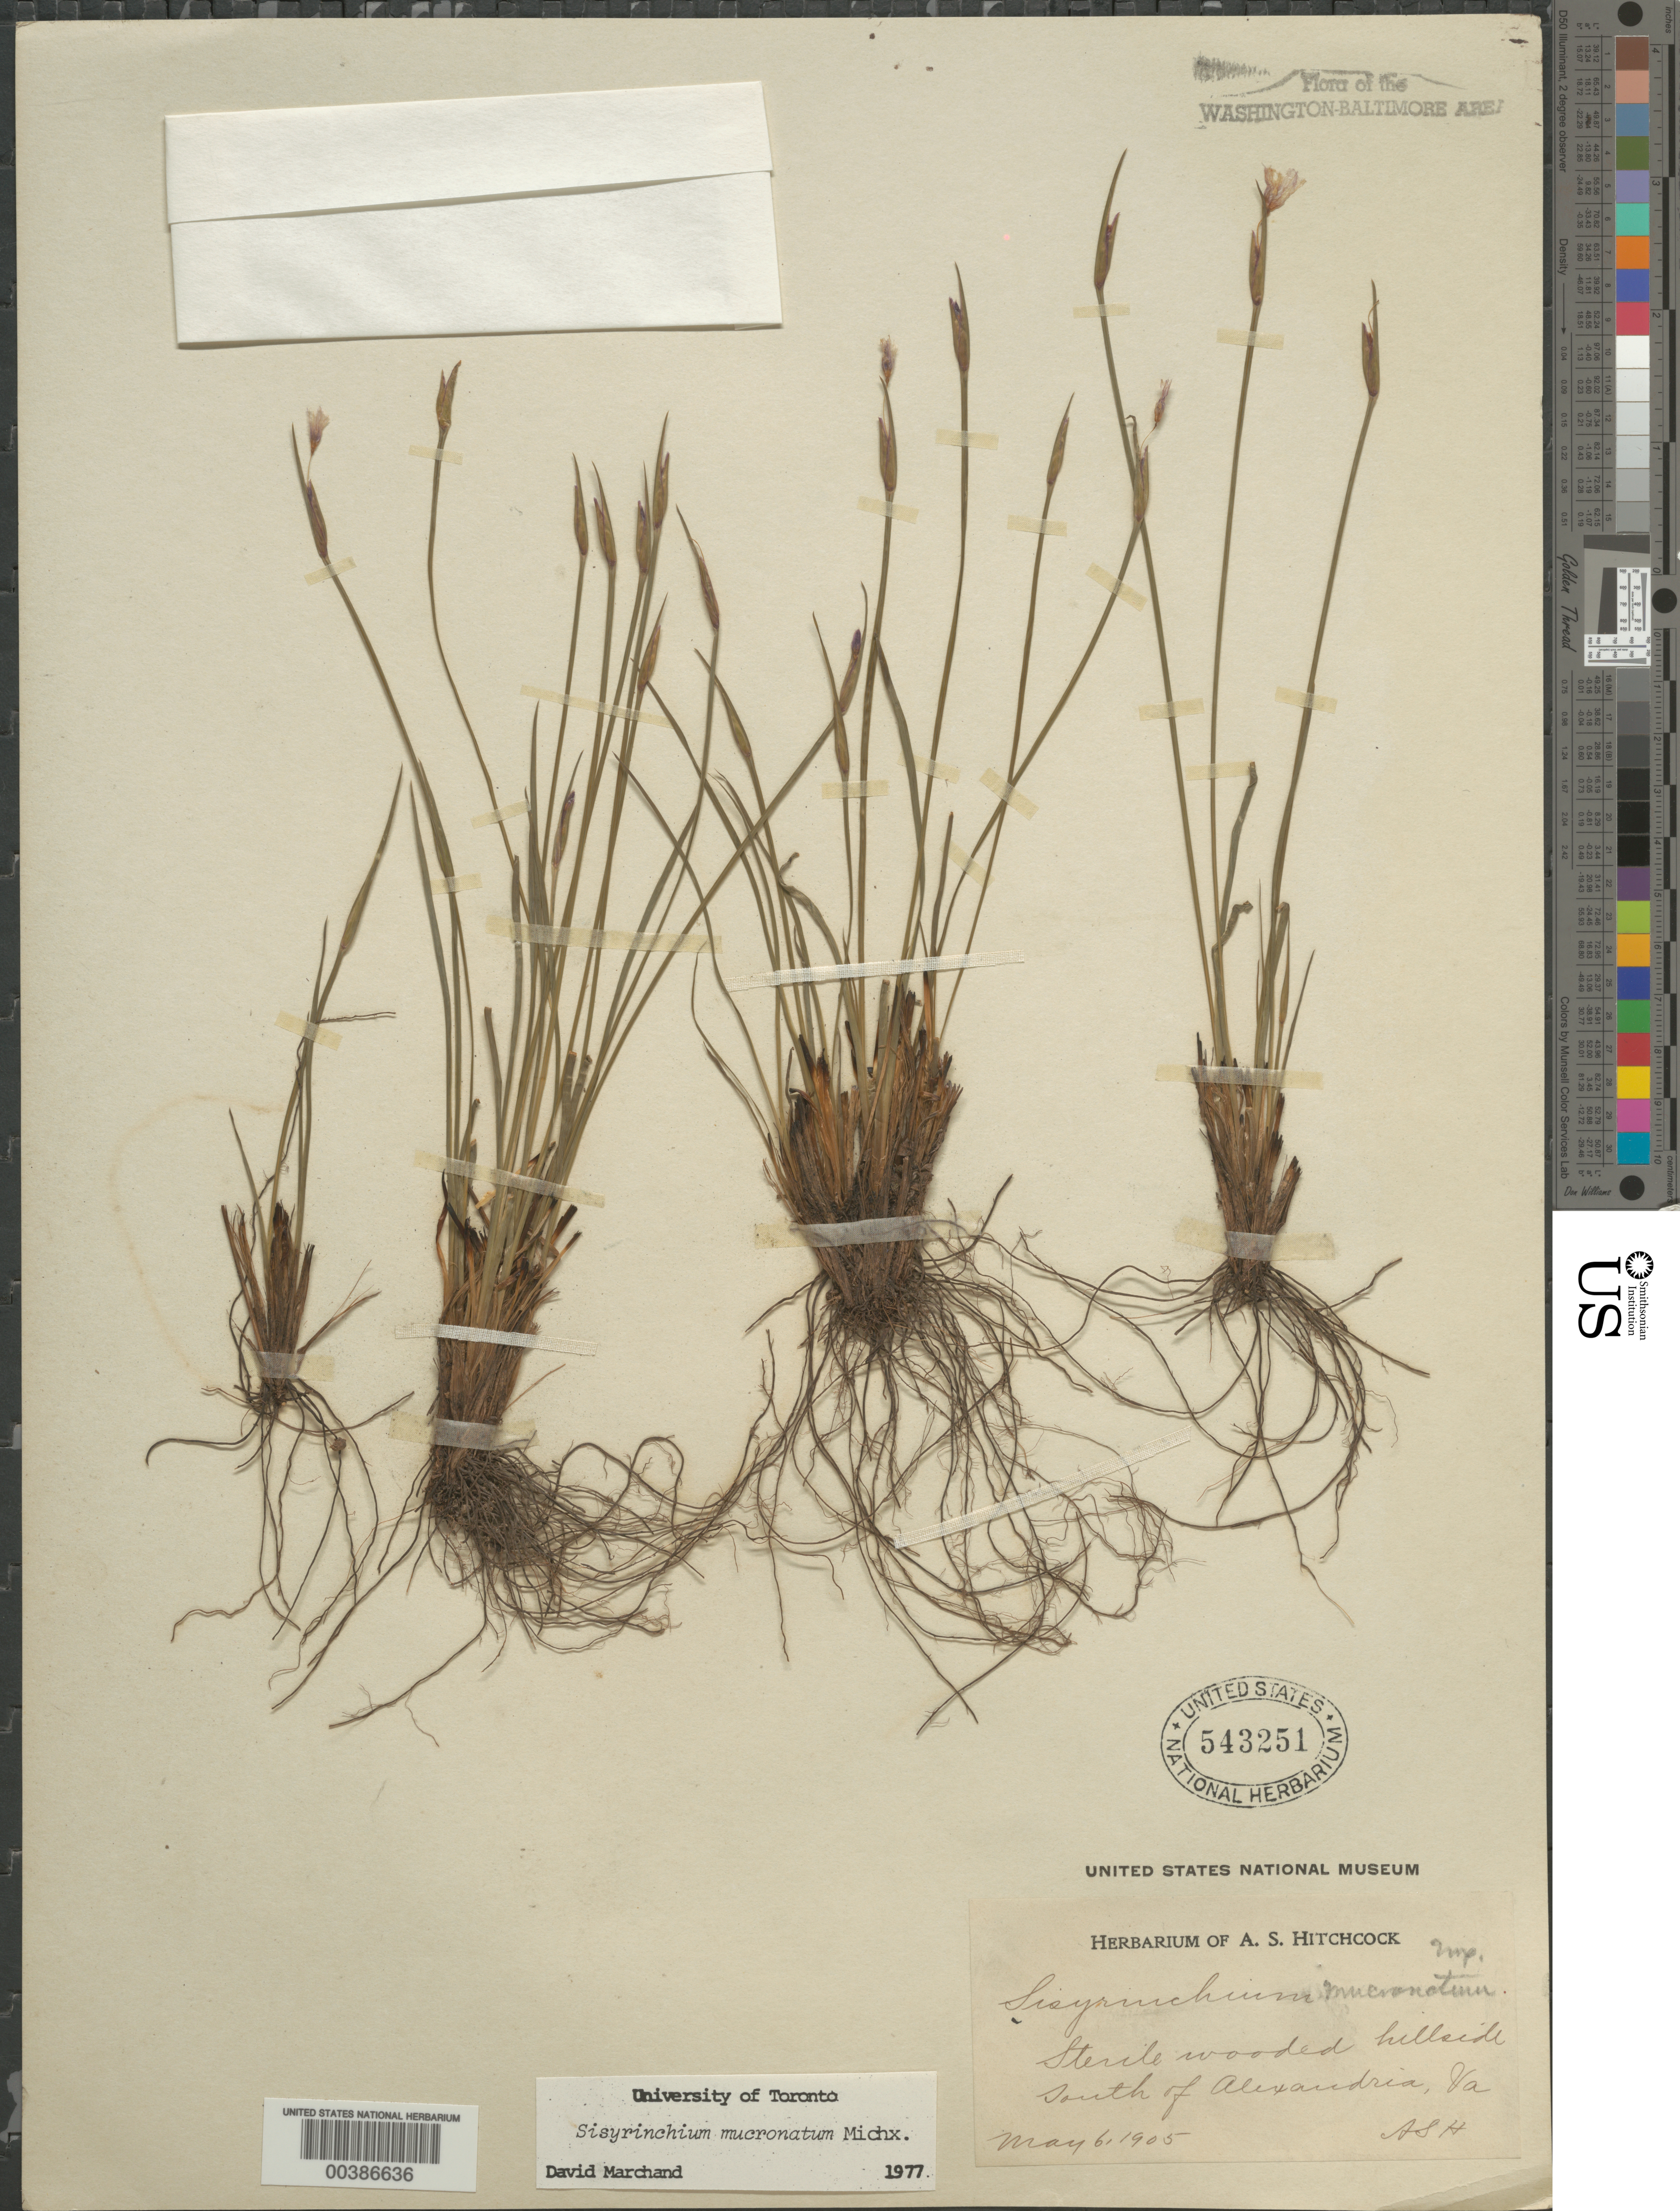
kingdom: Plantae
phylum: Tracheophyta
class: Liliopsida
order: Asparagales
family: Iridaceae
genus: Sisyrinchium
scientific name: Sisyrinchium mucronatum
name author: Michx.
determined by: Marchand, D.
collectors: A. S. Hitchcock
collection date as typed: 06 May 1905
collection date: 1905-05-06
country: United States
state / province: Virginia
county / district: Fairfax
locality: South of Alexandria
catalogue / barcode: US 543251